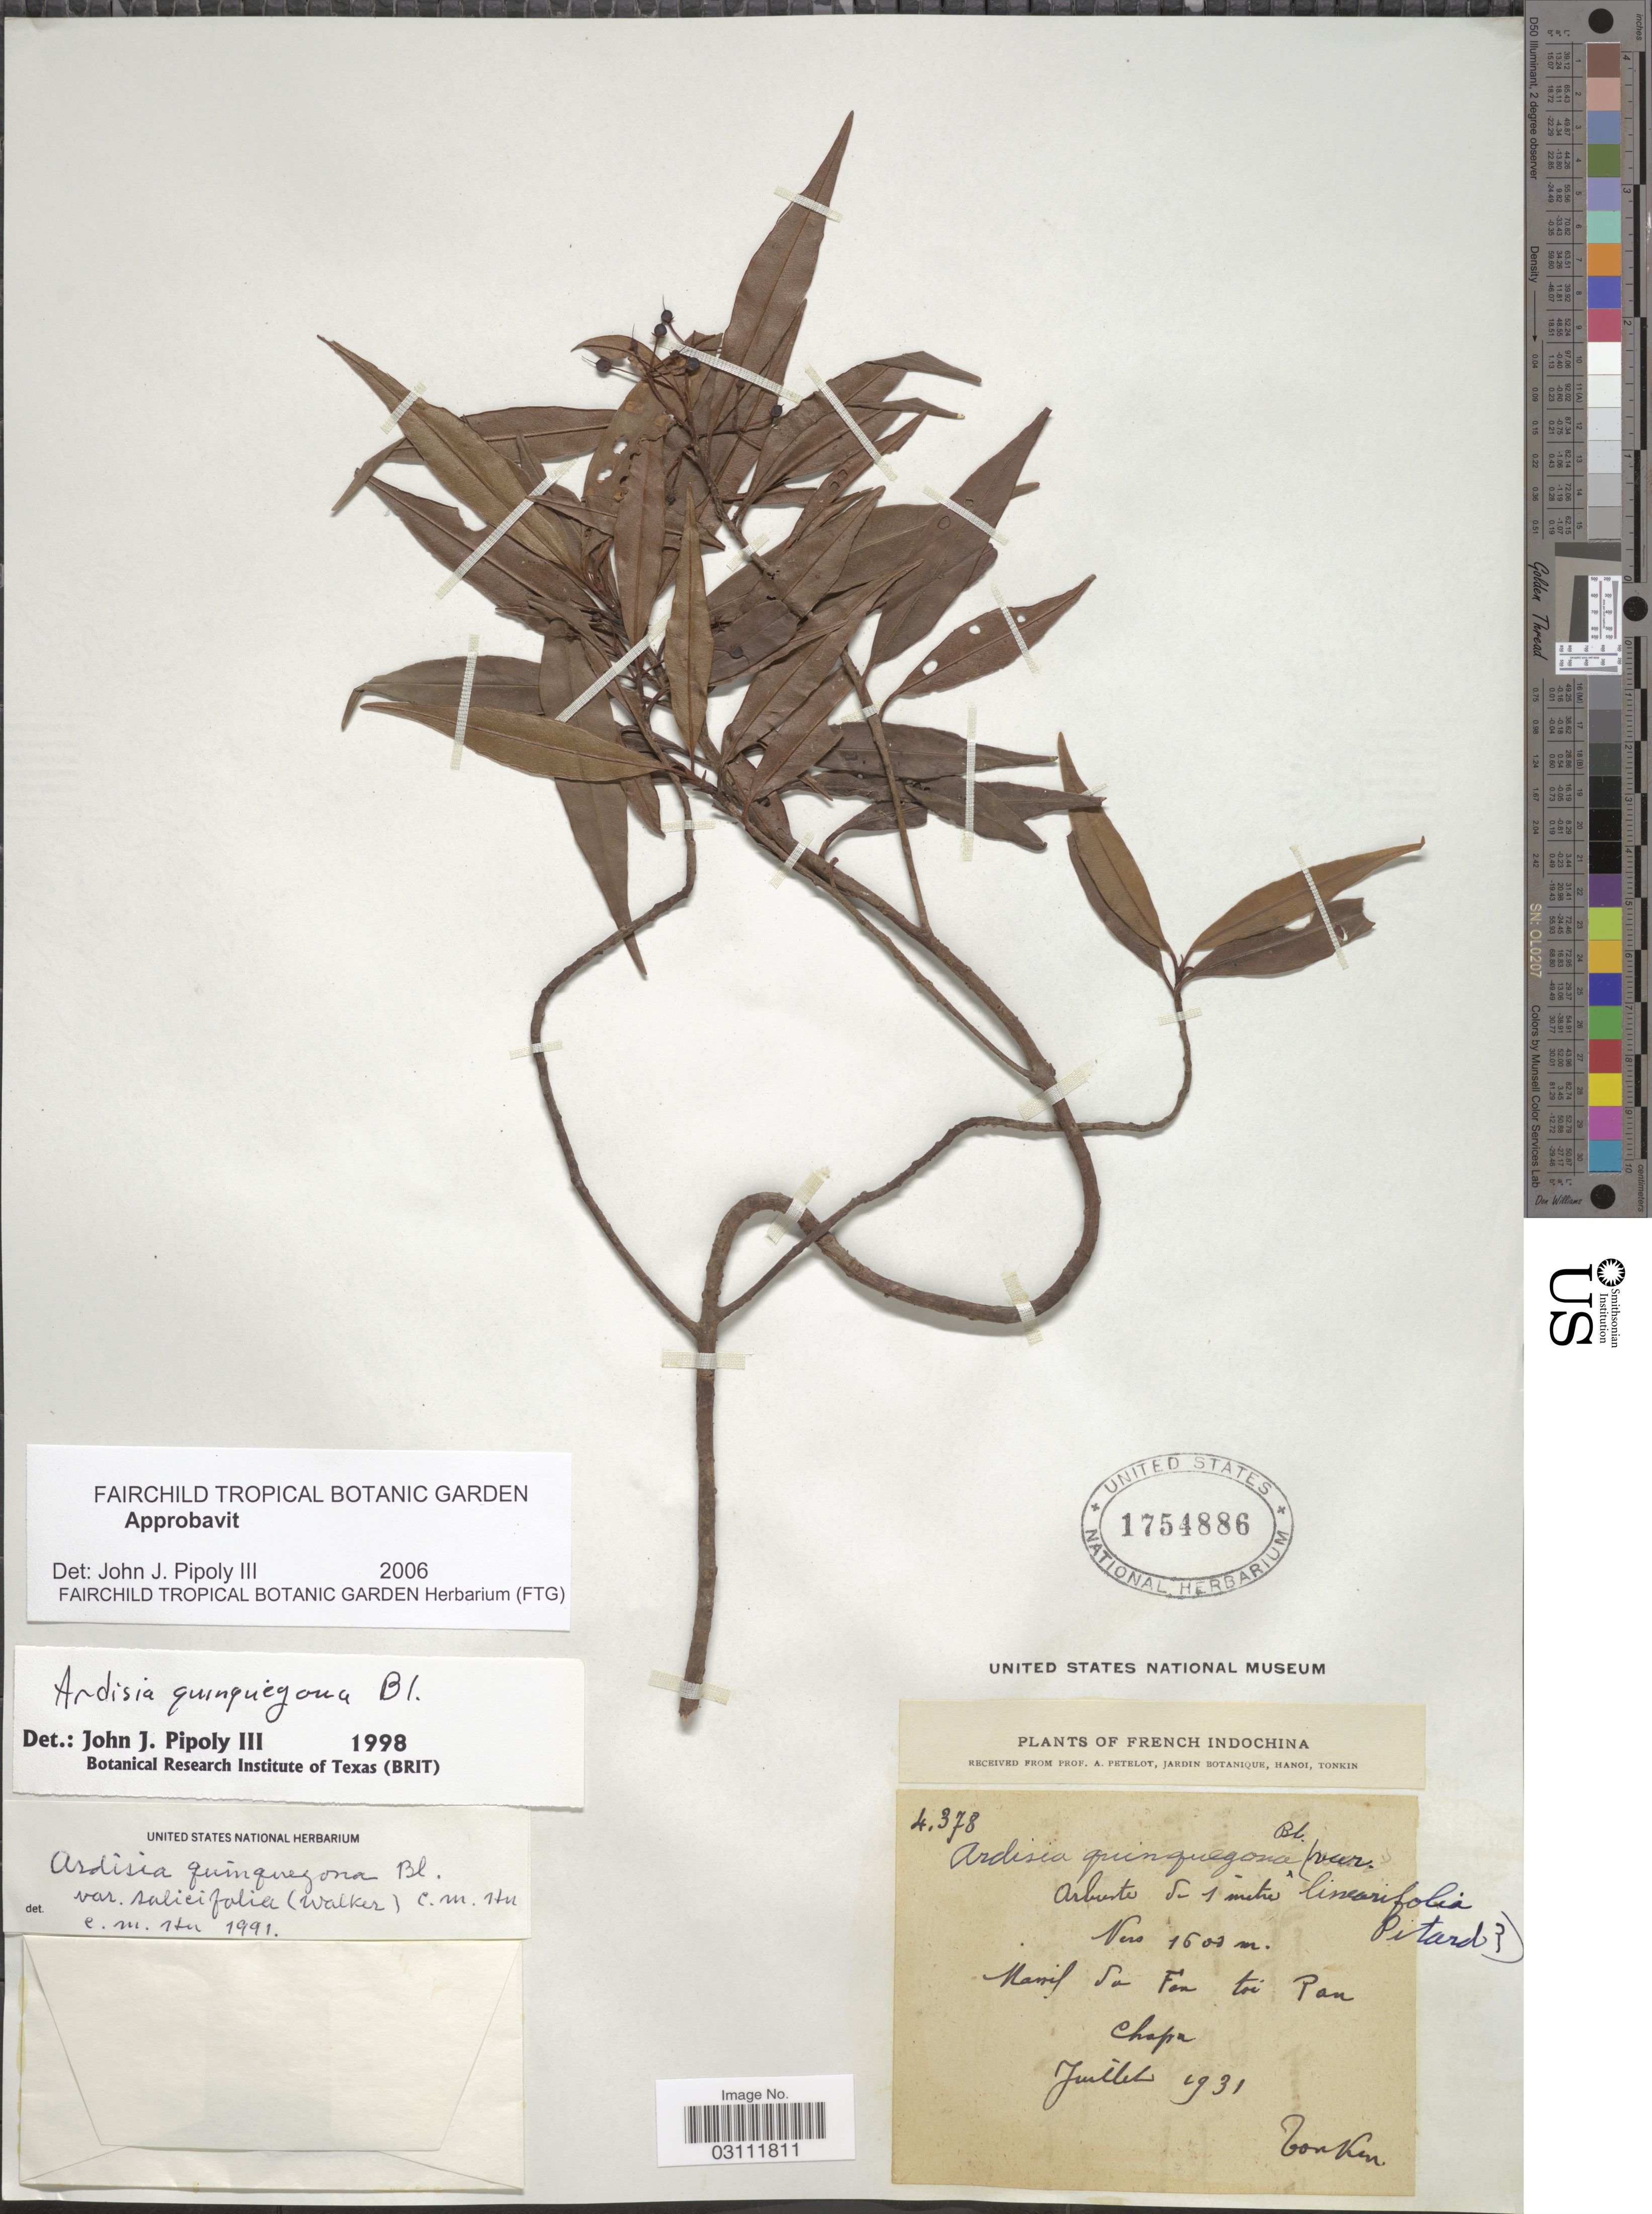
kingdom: Plantae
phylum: Tracheophyta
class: Magnoliopsida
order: Ericales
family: Primulaceae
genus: Ardisia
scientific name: Ardisia quinquegona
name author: Blume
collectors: A. Petelot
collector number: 4378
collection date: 1931-07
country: Vietnam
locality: French Indochina. Massif de Fau toi Pan Chapa.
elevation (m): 1600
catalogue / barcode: US 1754886